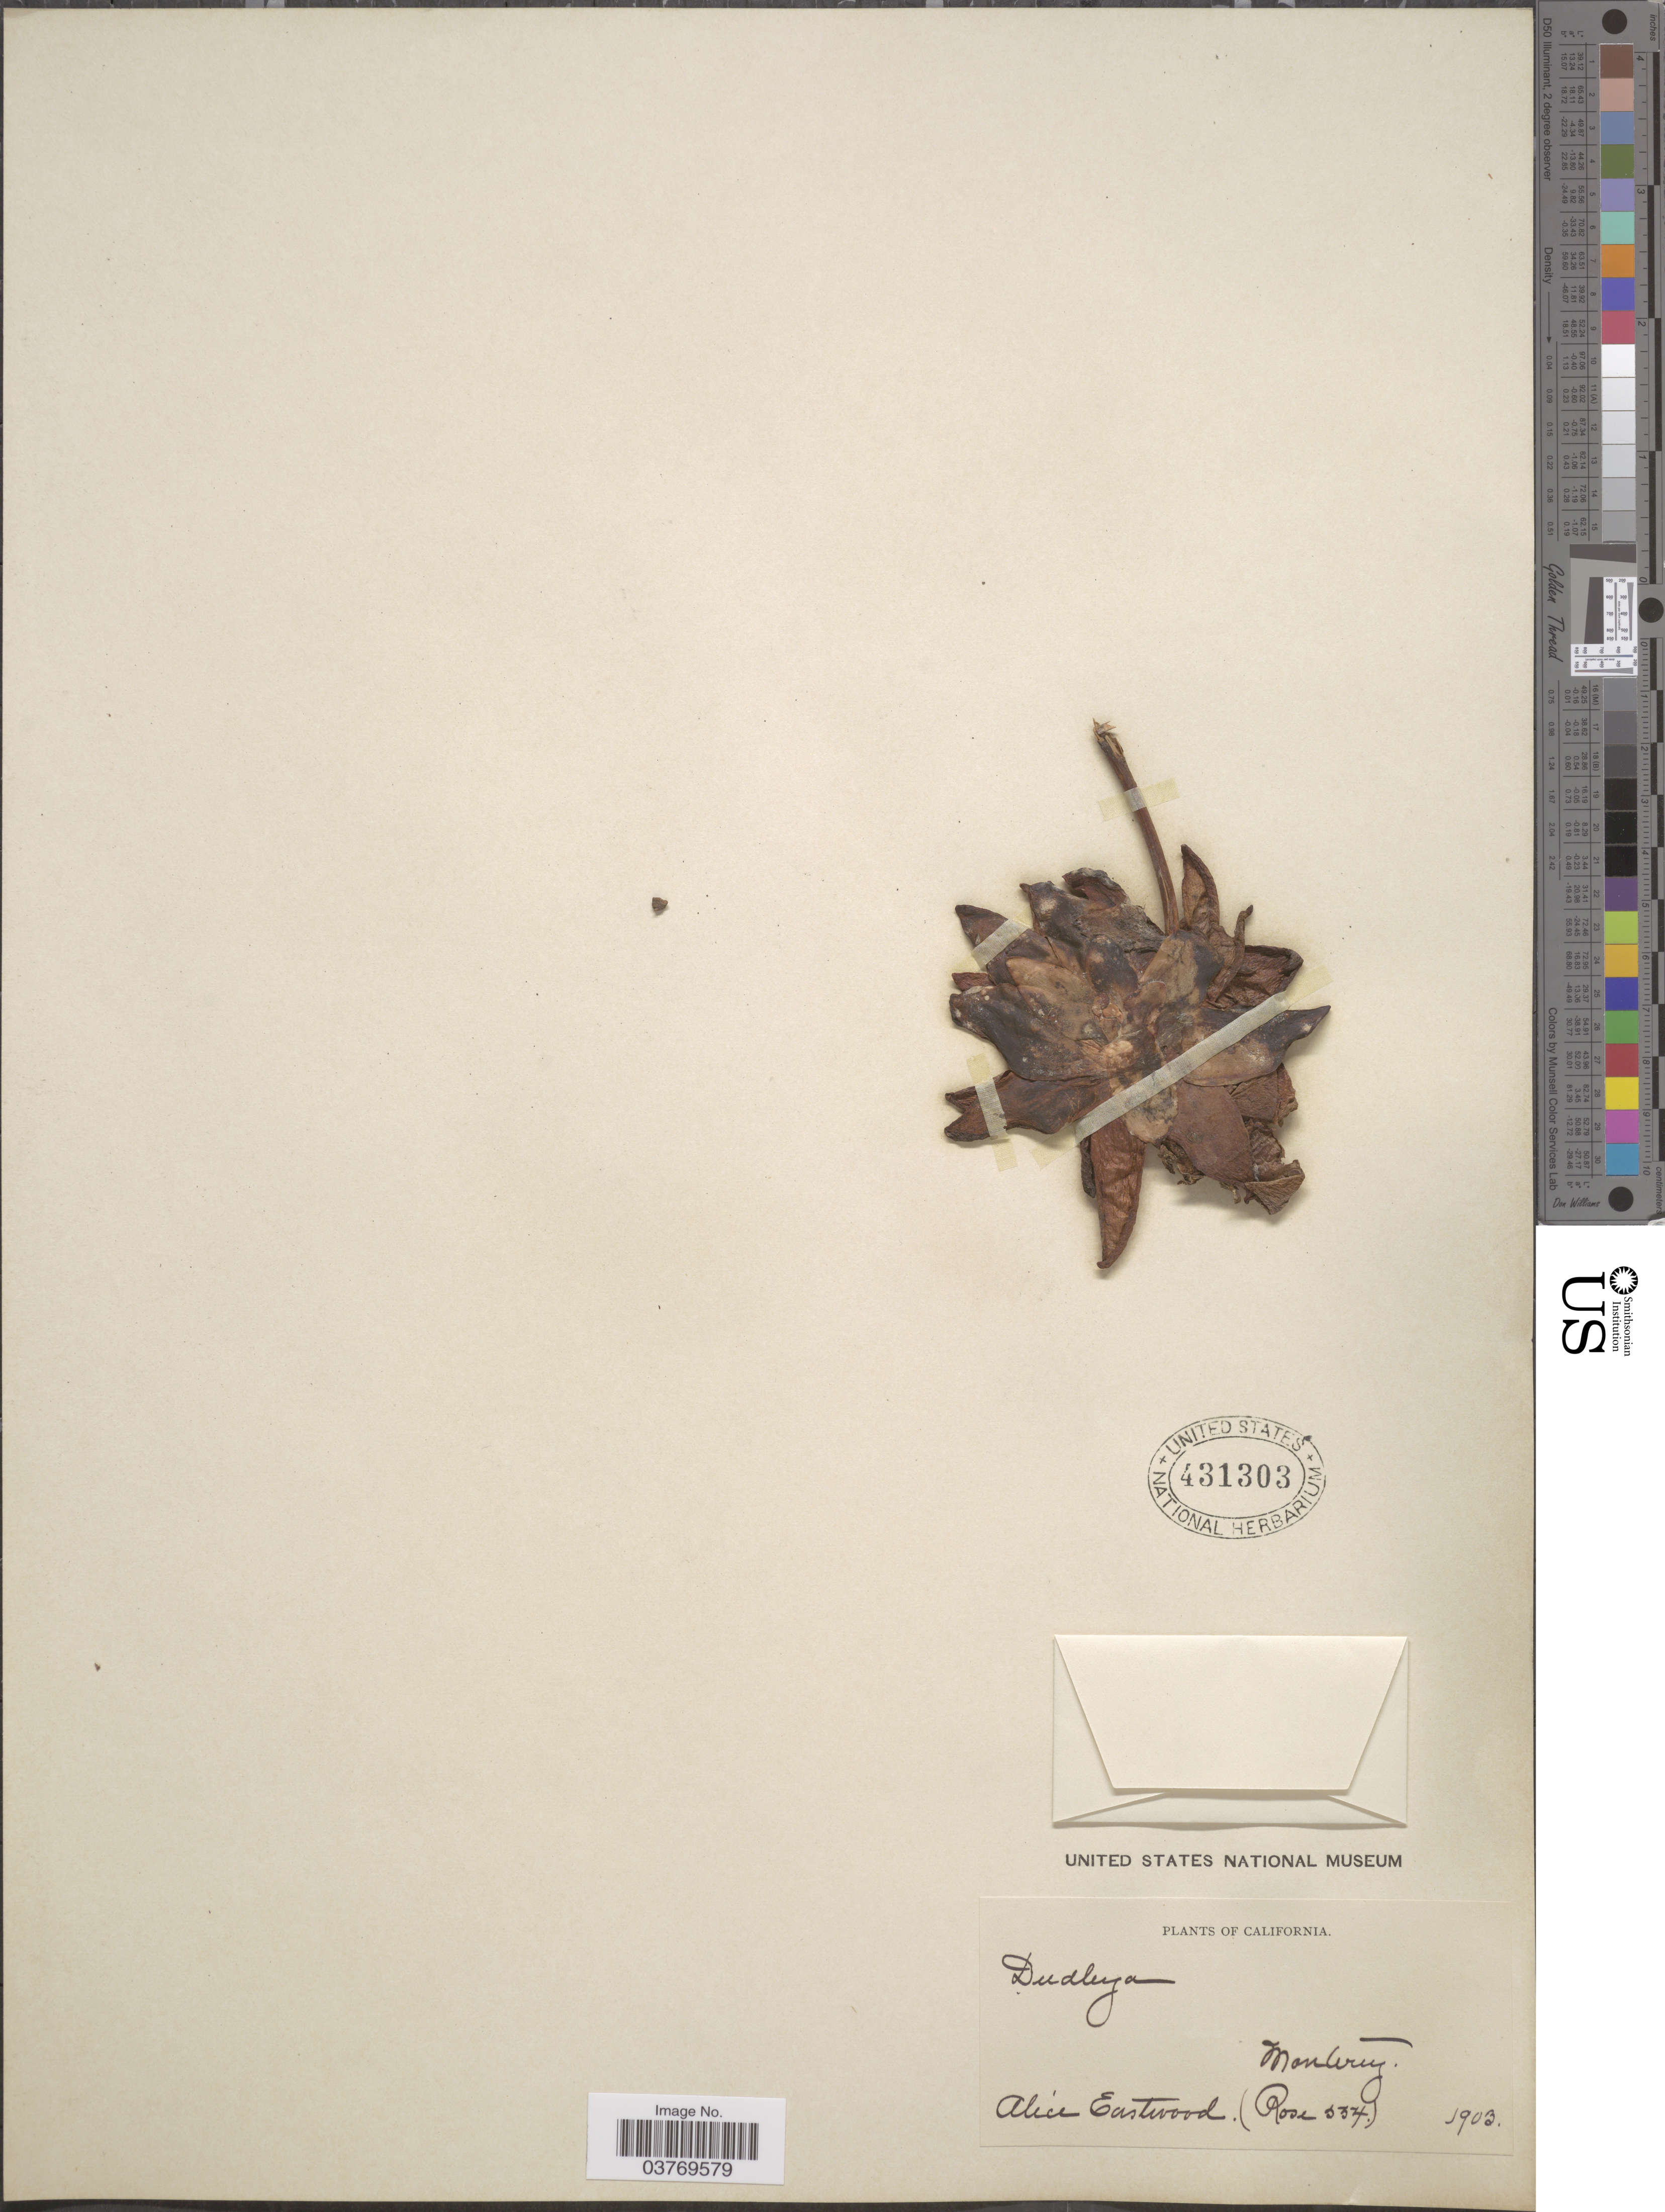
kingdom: Plantae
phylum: Tracheophyta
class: Magnoliopsida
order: Saxifragales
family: Crassulaceae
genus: Dudleya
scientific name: Dudleya caespitosa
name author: (Haw.) Britton & Rose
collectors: A. Eastwood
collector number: Rose554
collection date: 1903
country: United States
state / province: California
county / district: Monterey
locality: Monterey.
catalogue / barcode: US 431303